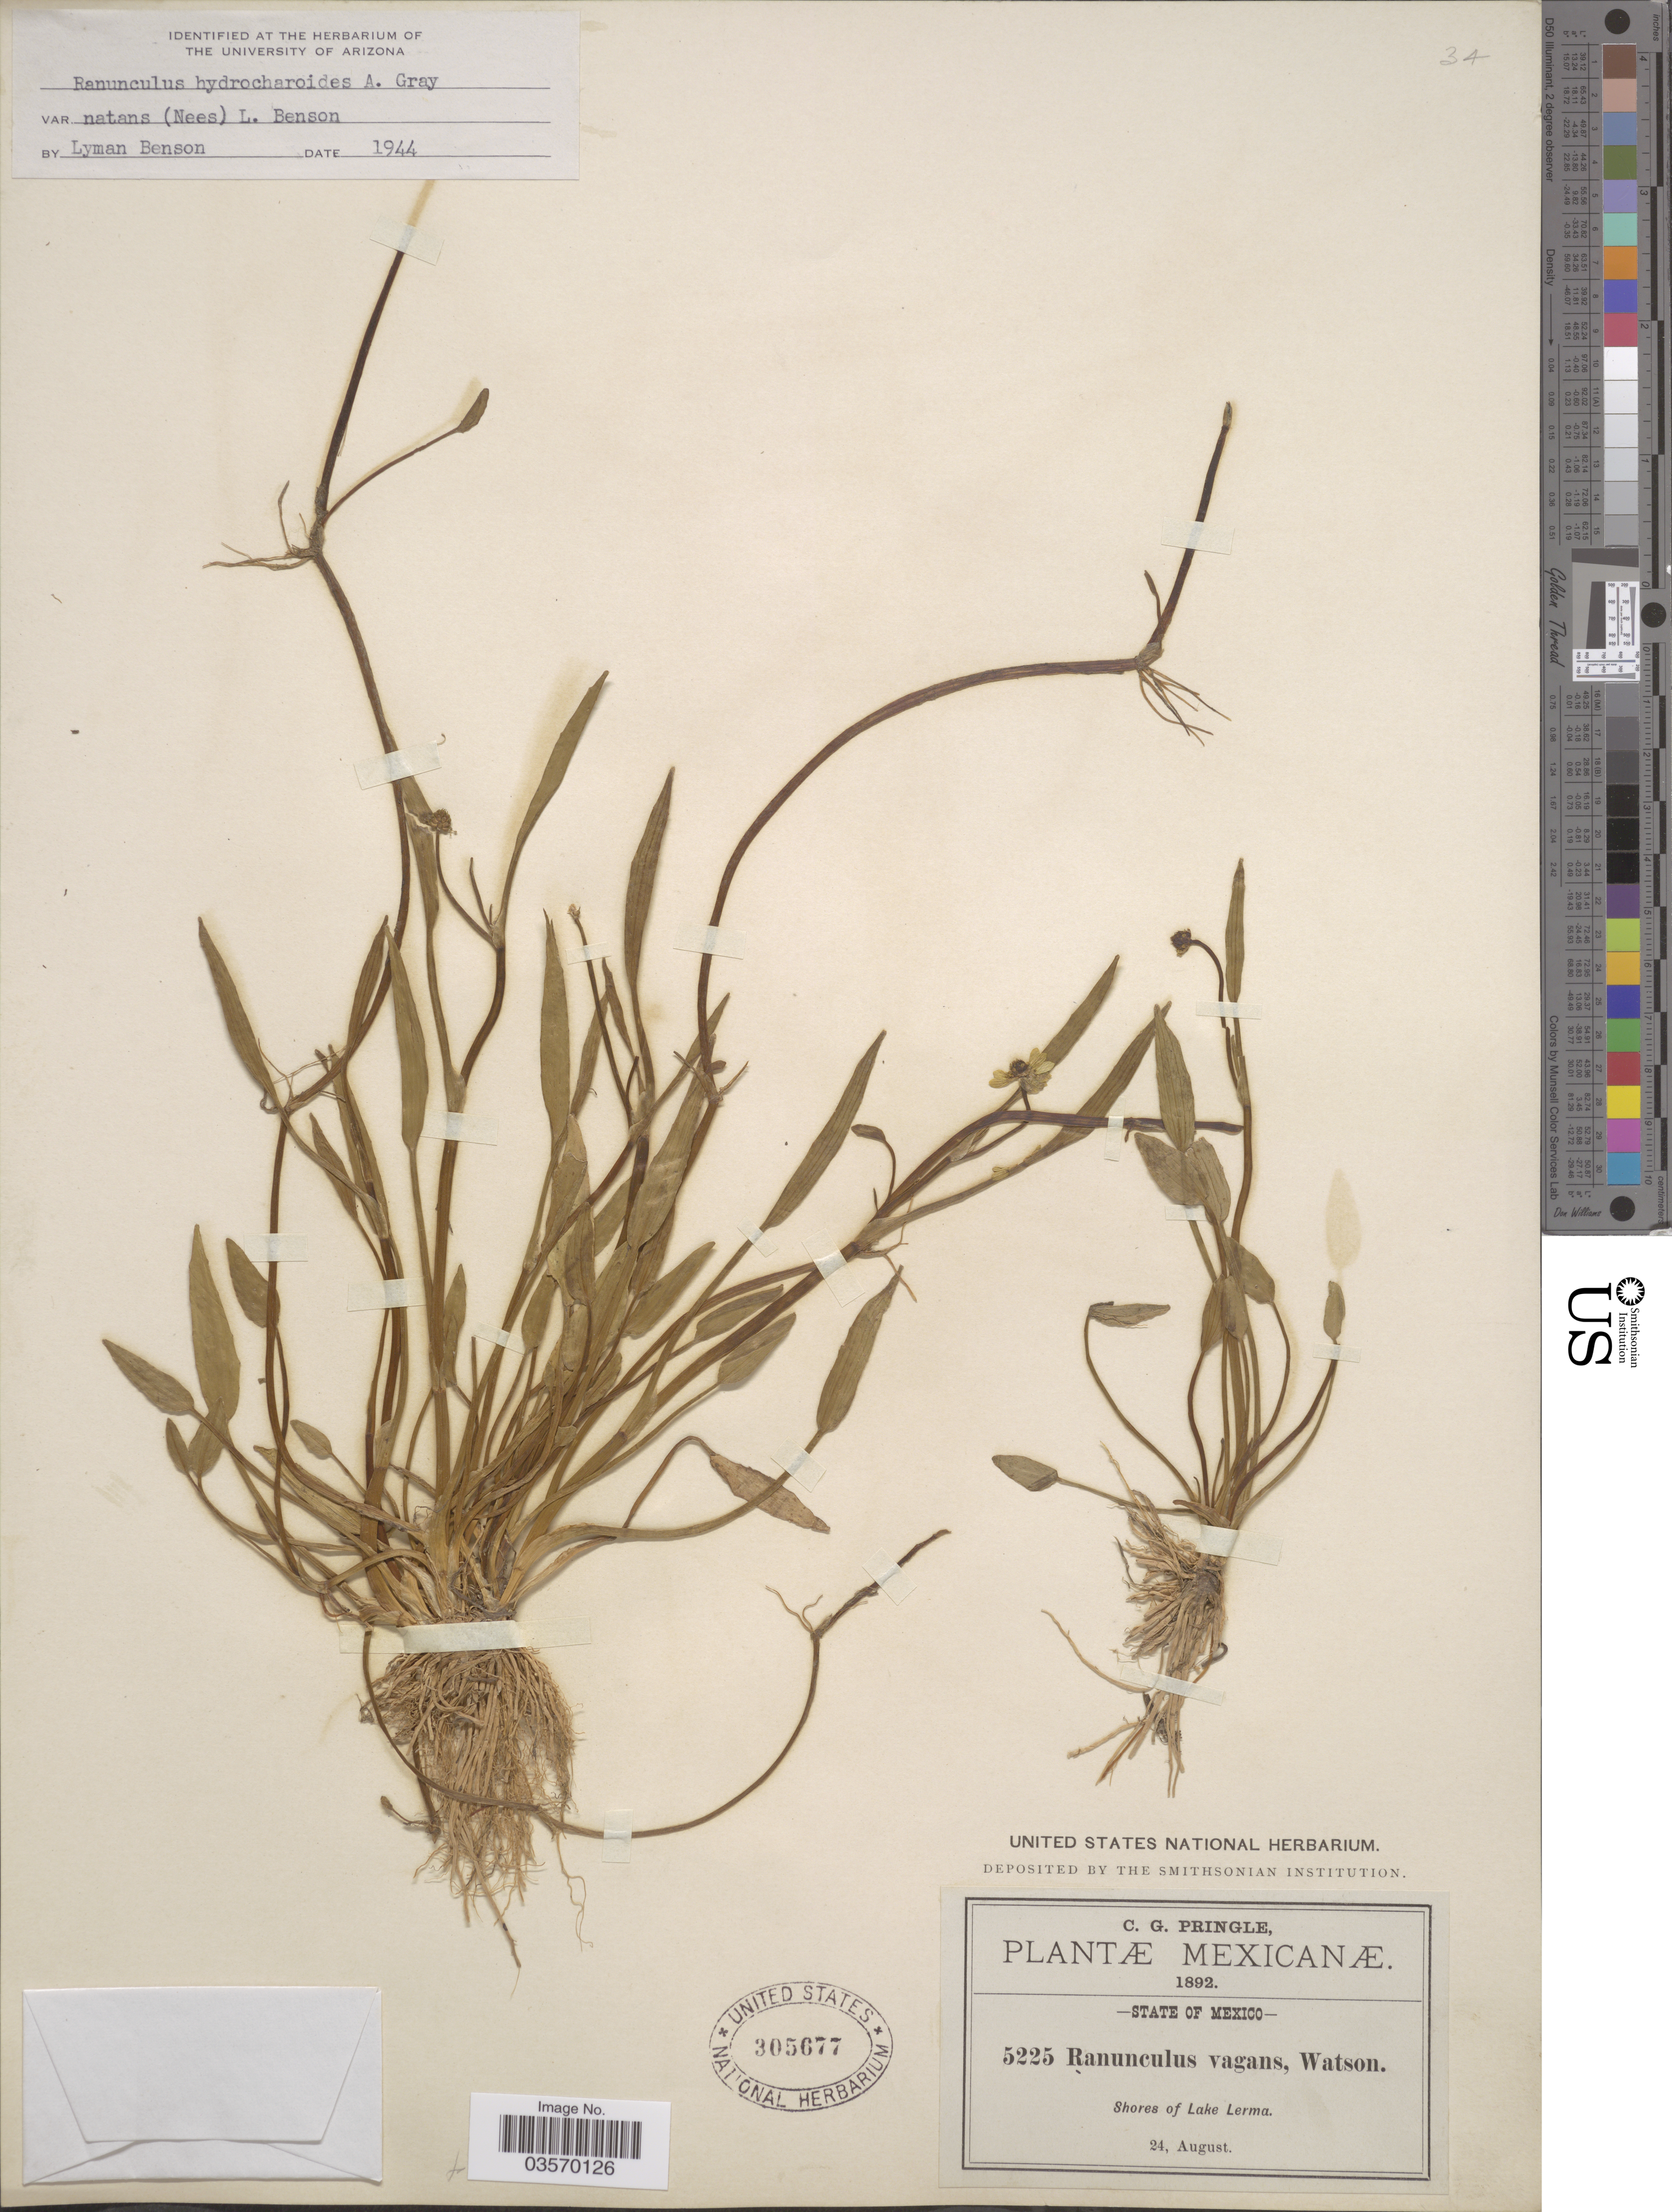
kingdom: Plantae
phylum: Tracheophyta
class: Magnoliopsida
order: Ranunculales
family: Ranunculaceae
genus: Ranunculus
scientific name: Ranunculus hydrocharoides var. natans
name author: L.D. Benson ex Standl. & Steyerm.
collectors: C. G. Pringle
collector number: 5225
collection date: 1892-08-24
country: Mexico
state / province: México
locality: Shores of Lake Lerma.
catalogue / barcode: US 305677